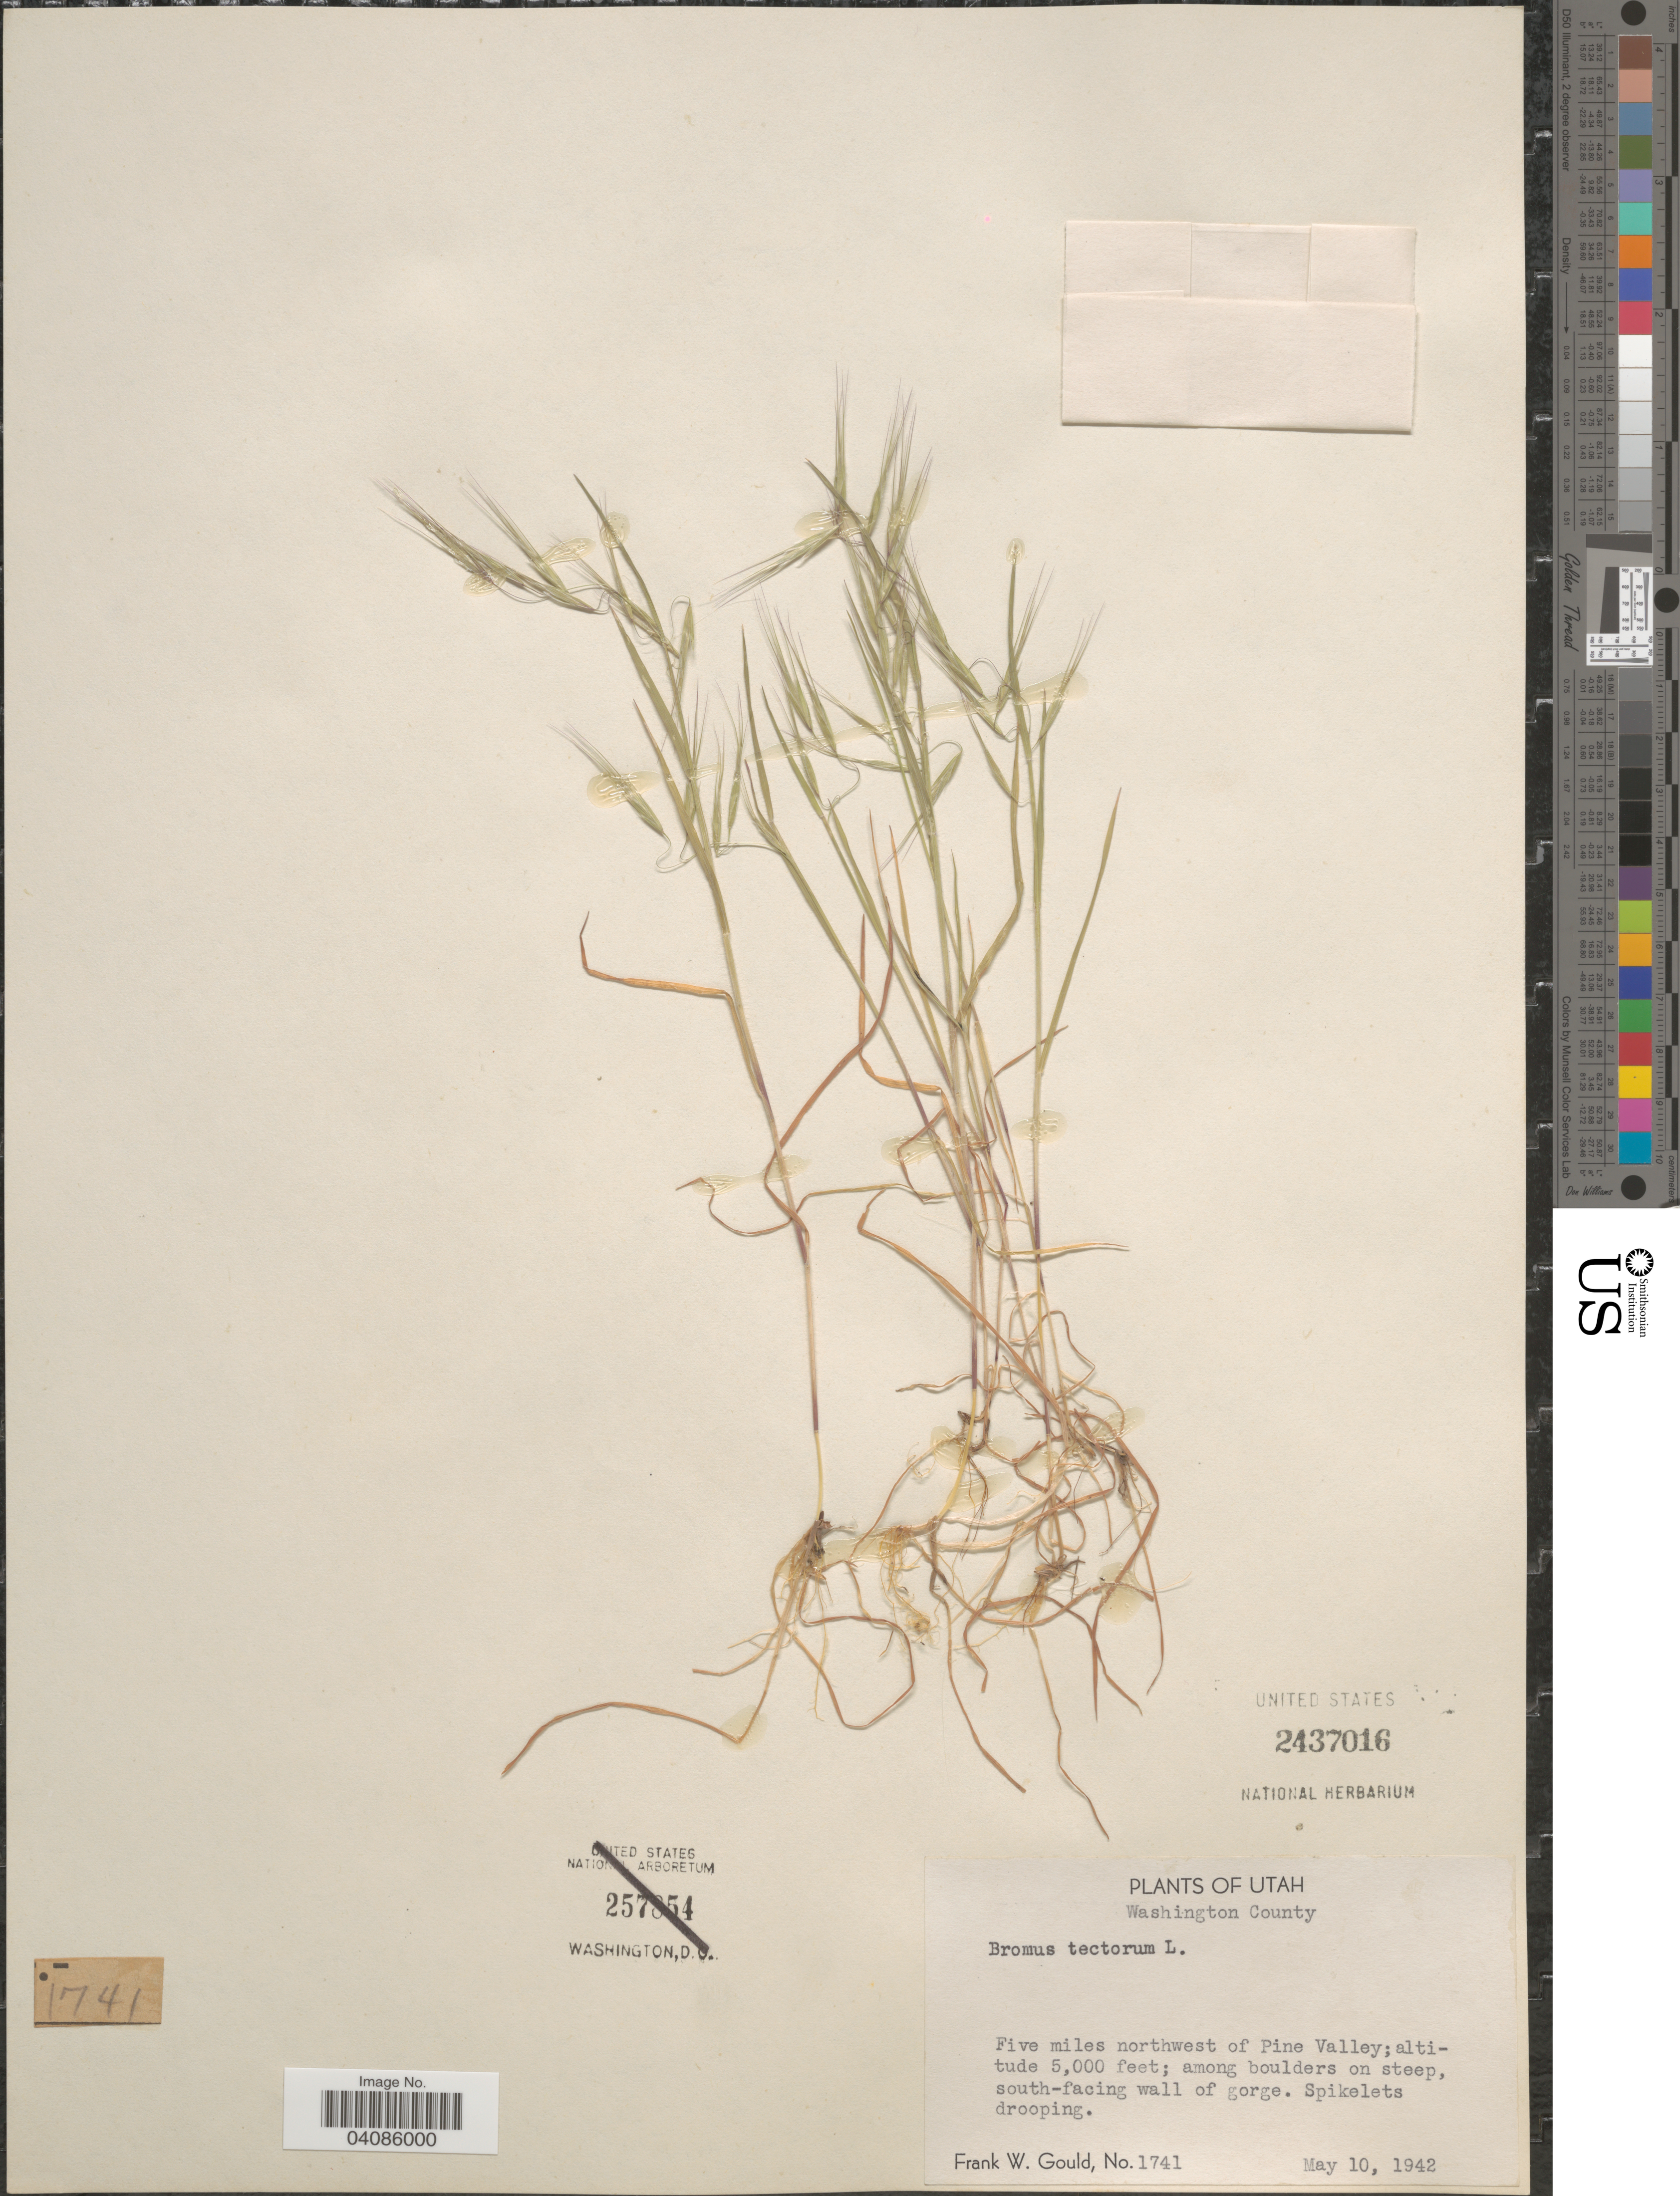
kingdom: Plantae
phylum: Tracheophyta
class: Liliopsida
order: Poales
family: Poaceae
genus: Bromus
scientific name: Bromus tectorum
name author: L.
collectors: F. W. Gould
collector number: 1741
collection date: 1942-05-10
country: United States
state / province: Utah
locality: Washington County. Five miles northwest of Pine Valley; among boulders on steep, south-facing wall of gorge. Spikelets drooping.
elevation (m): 1524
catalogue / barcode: US 2437016